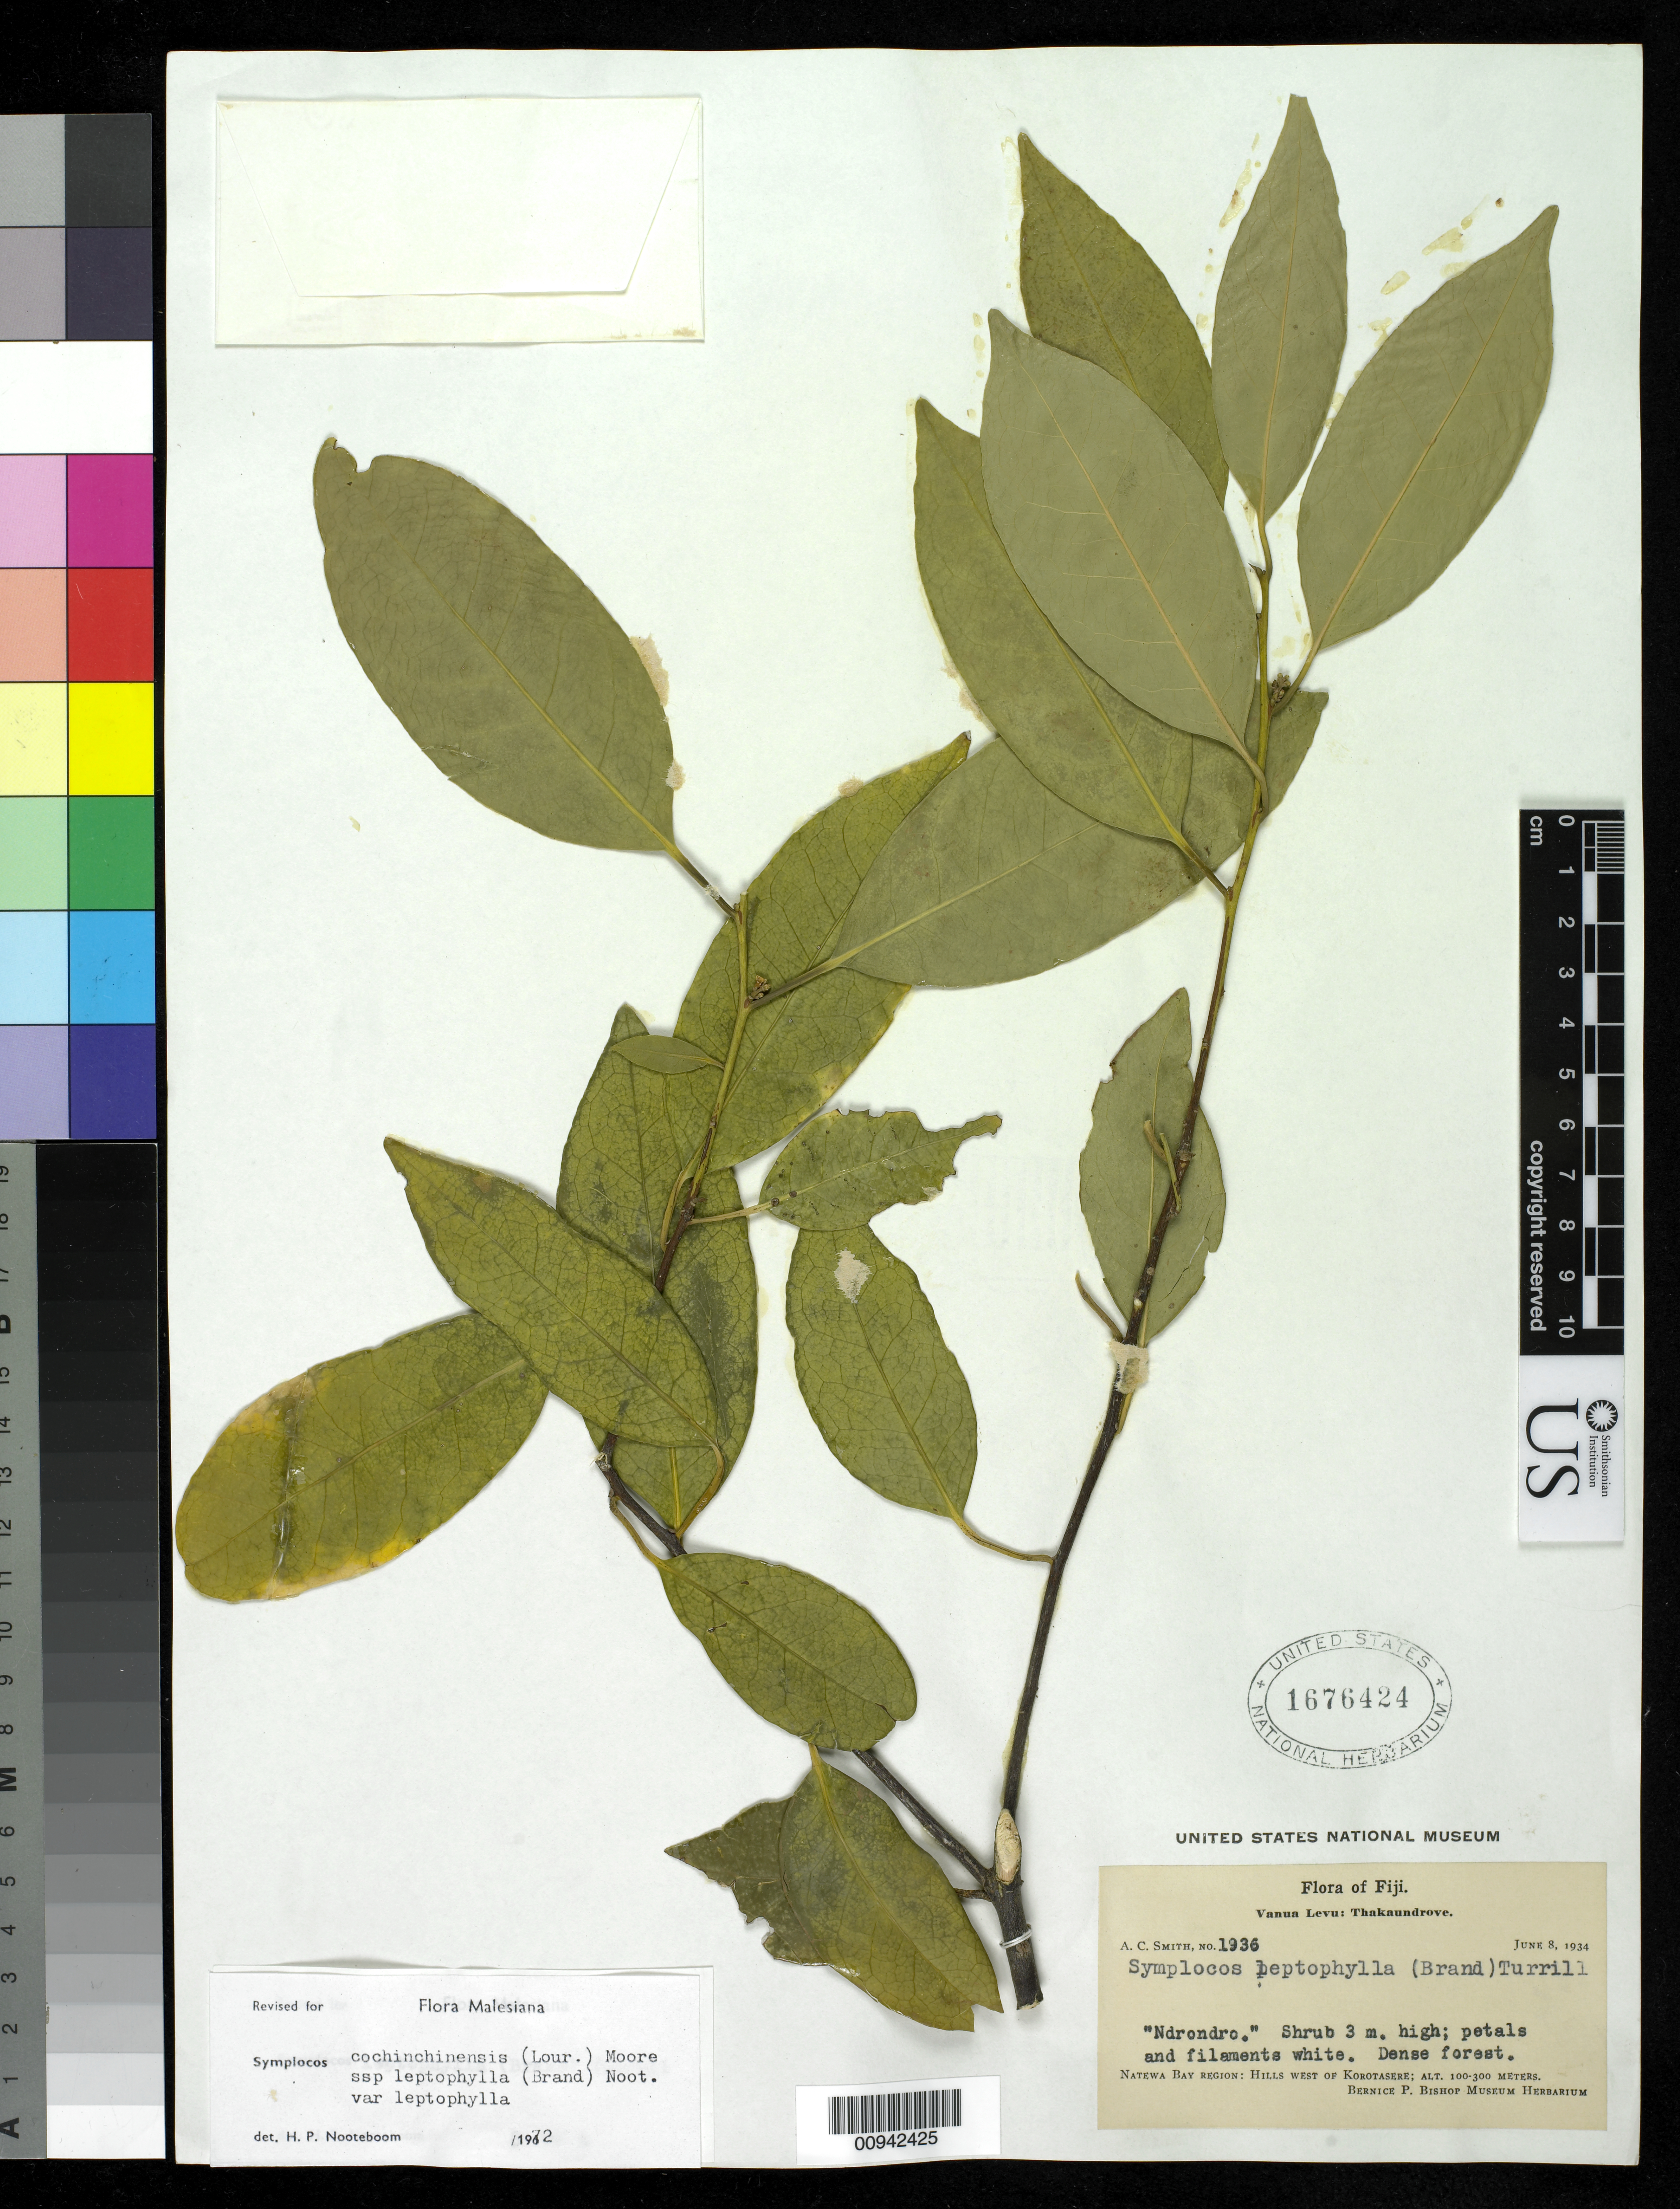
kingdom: Plantae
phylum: Tracheophyta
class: Magnoliopsida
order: Ericales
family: Symplocaceae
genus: Symplocos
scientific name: Symplocos cochinchinensis var. leptophylla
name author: (Brand) Noot.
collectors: C. A. Smith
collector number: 1936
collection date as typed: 08 Jun 1934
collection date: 1934-06-08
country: Fiji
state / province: Northern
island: Vanua Levu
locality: Thakaundrove; Natewa Bay region; Hills west of Korotasere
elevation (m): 100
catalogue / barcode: US 1676424